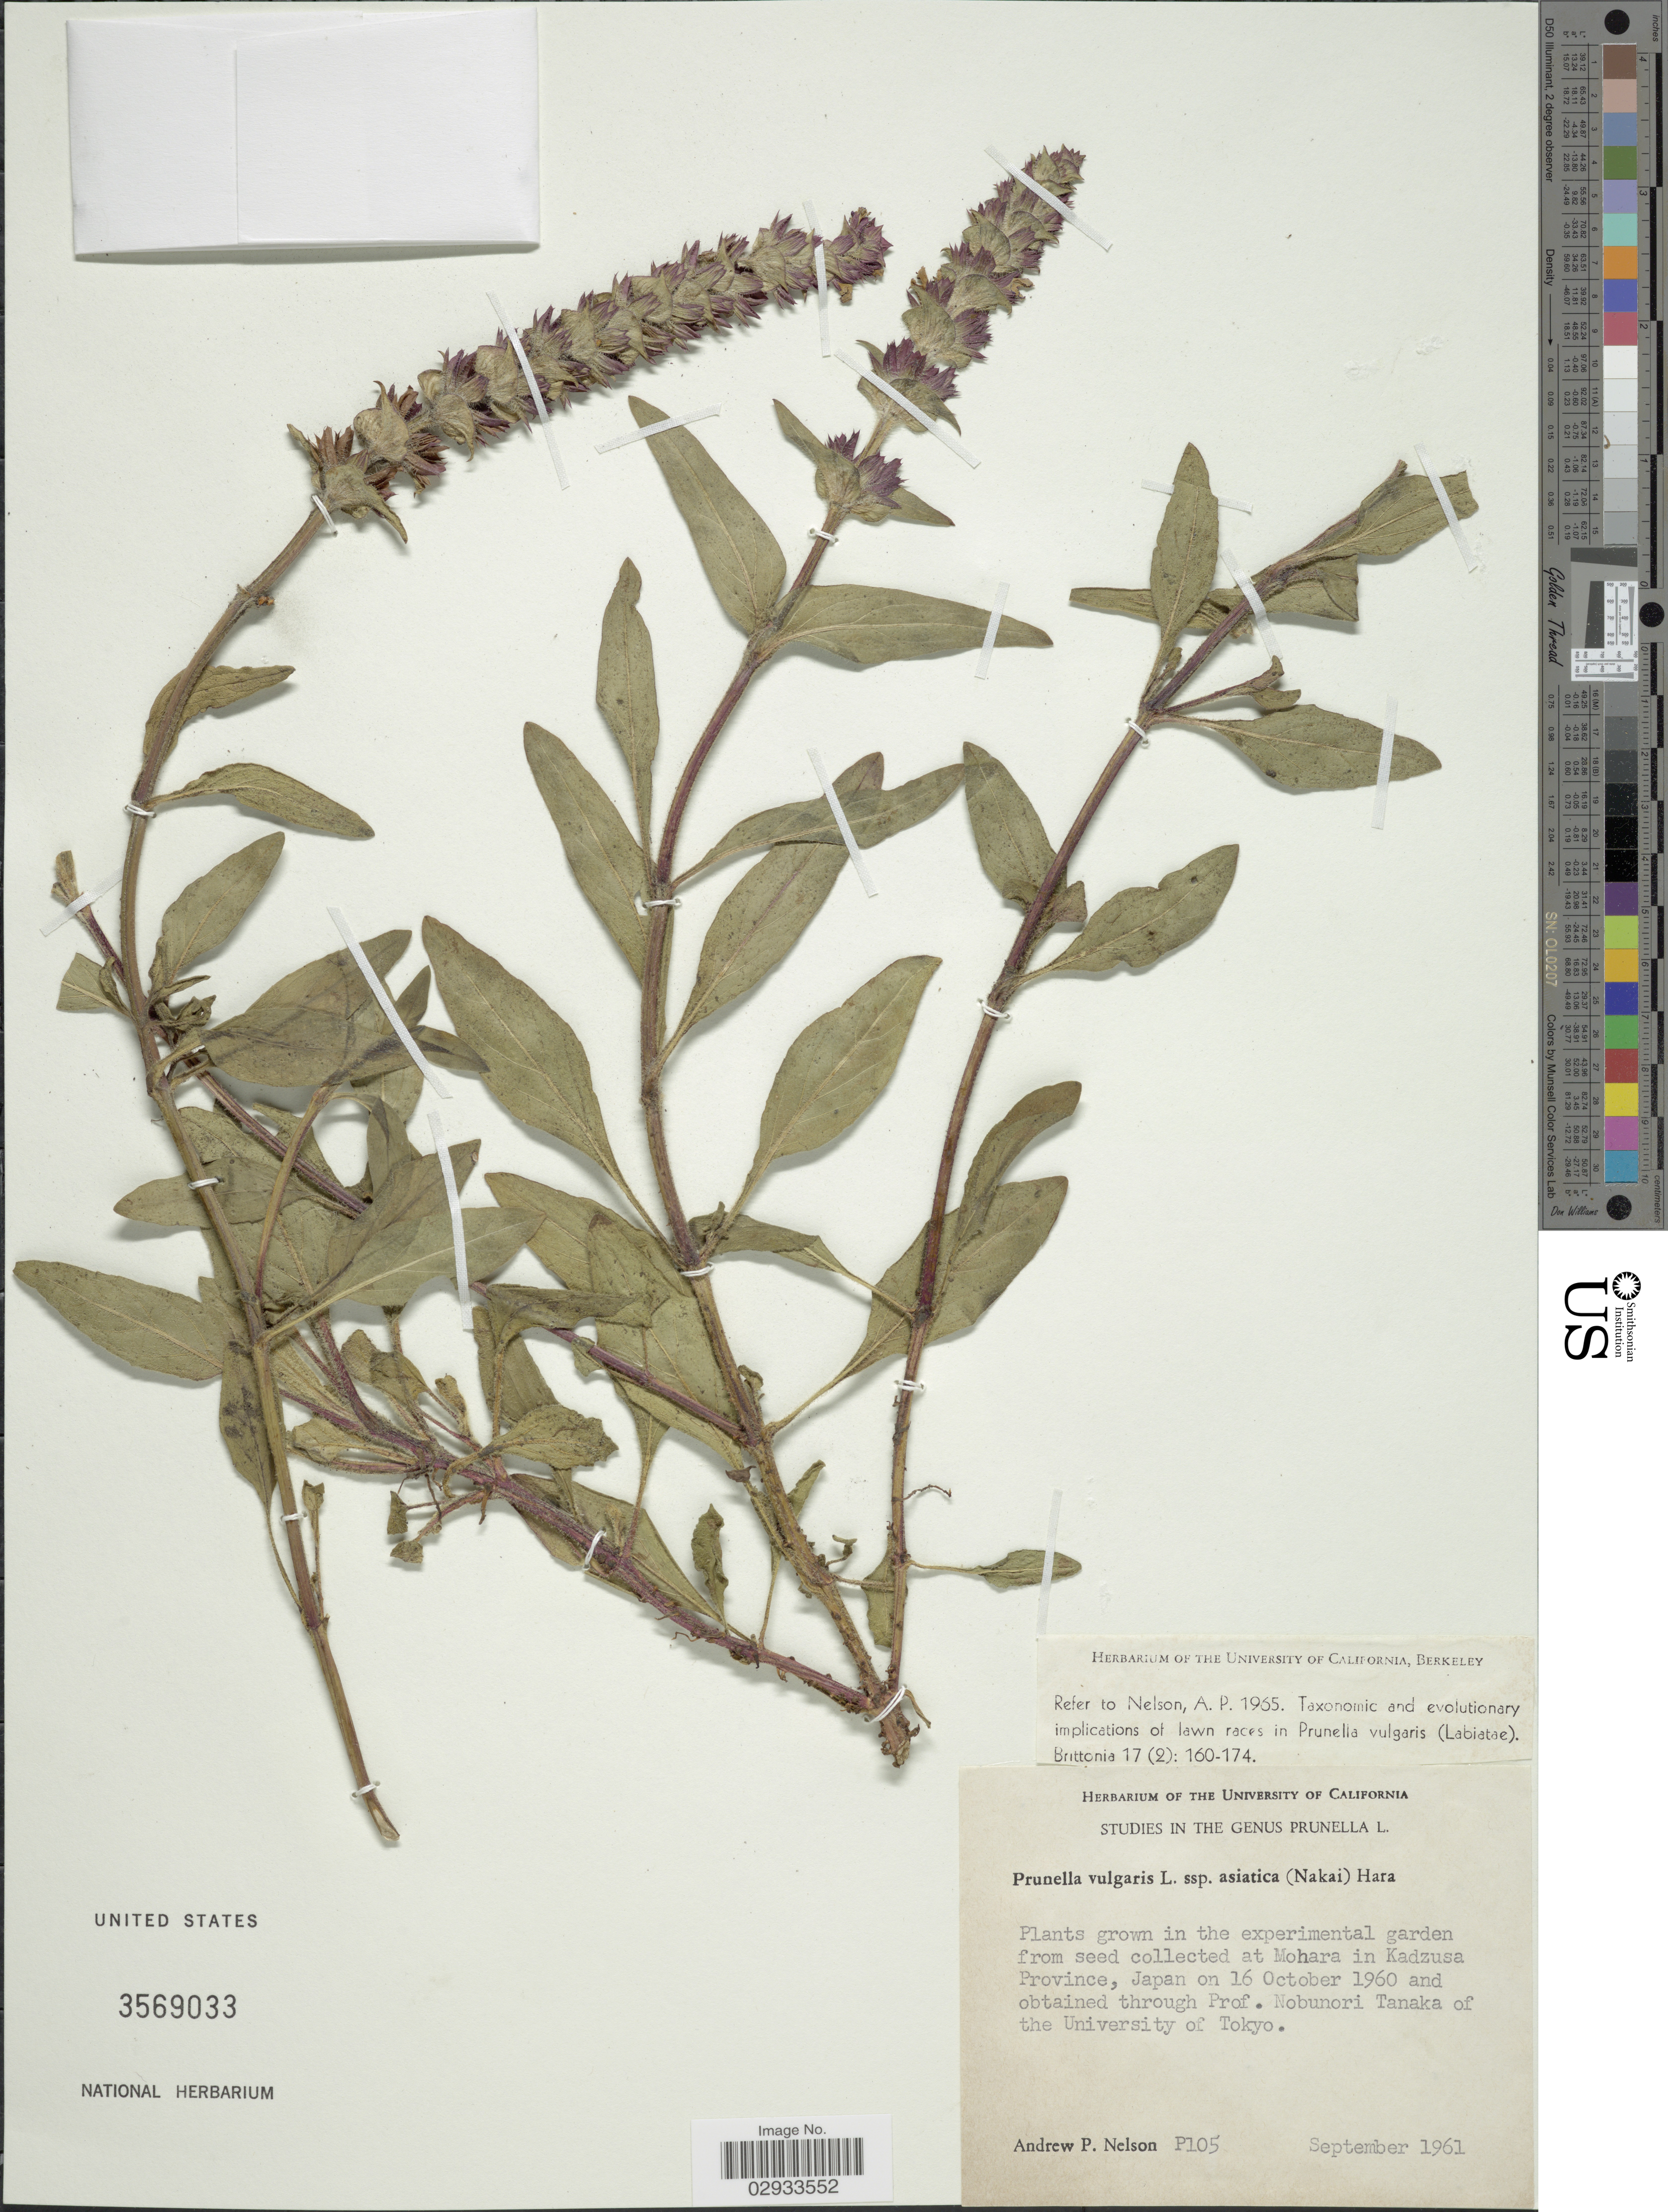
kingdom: Plantae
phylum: Tracheophyta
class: Magnoliopsida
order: Lamiales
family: Lamiaceae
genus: Prunella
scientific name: Prunella vulgaris subsp. asiatica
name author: H. Hara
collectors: A. Nelson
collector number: P105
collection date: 1961-09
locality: Experimental garden.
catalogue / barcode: US 3569033